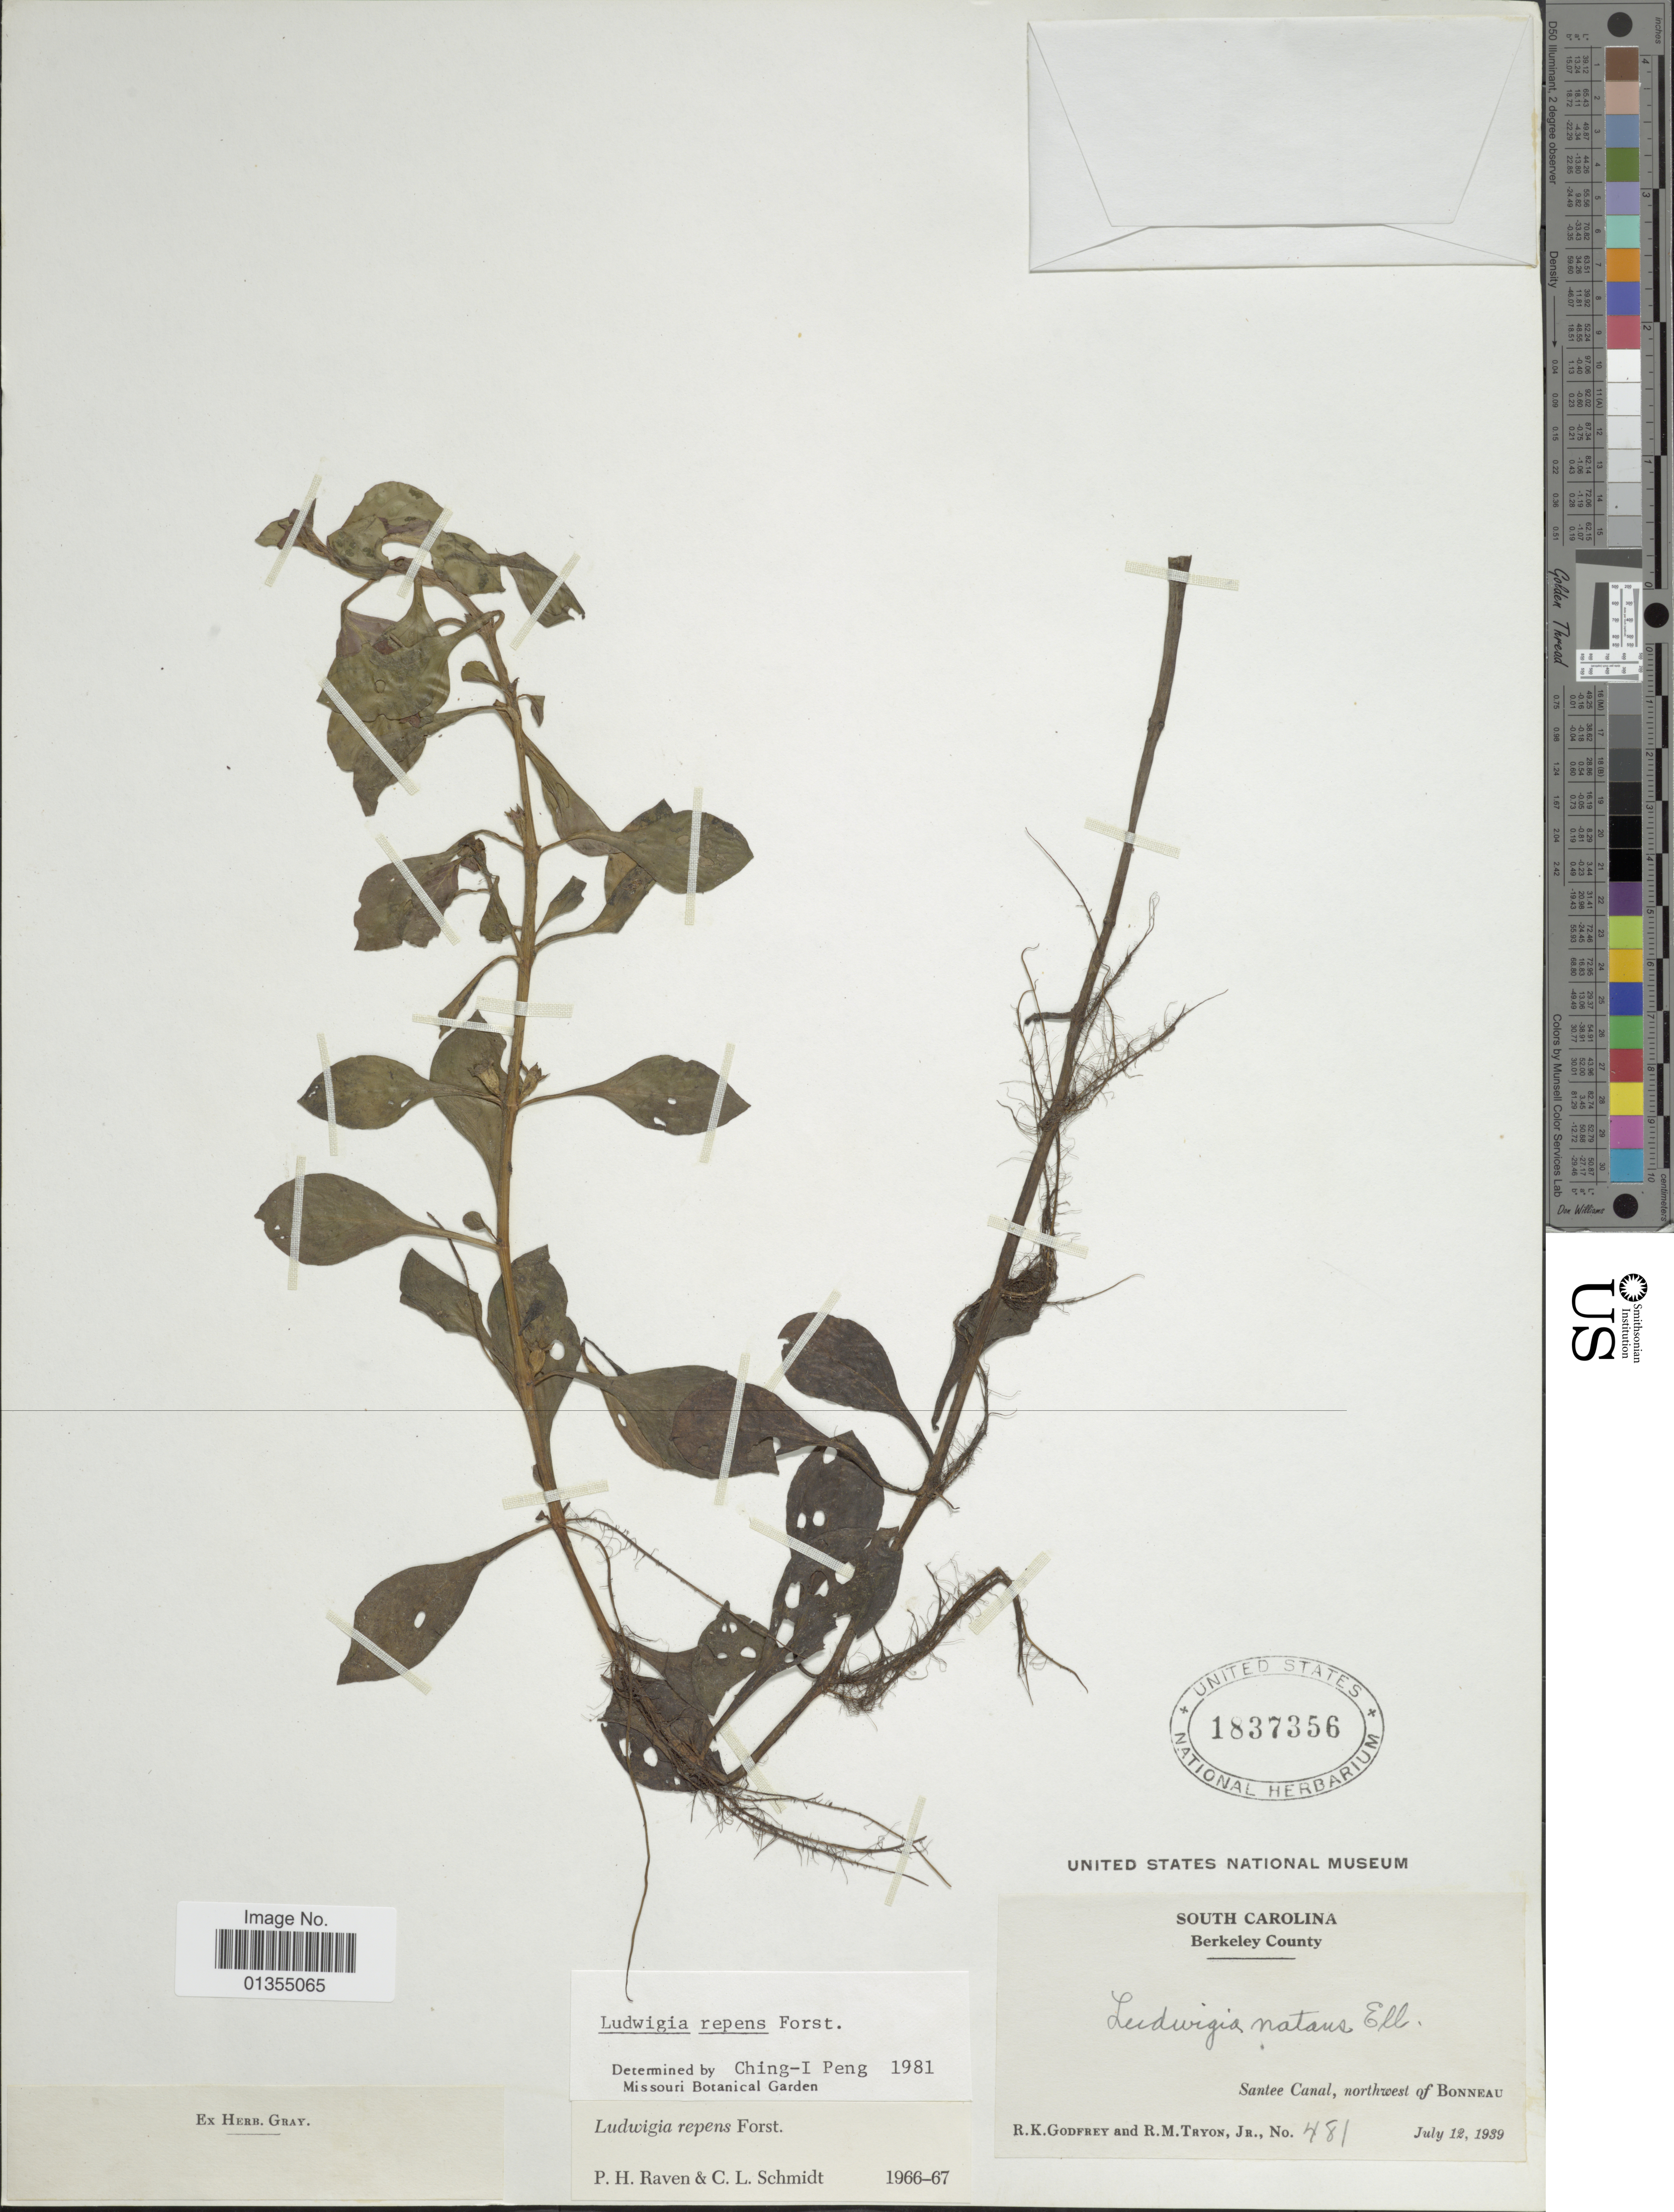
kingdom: Plantae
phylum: Tracheophyta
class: Magnoliopsida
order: Myrtales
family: Onagraceae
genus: Ludwigia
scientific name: Ludwigia repens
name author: J.R. Forst.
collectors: R. K. Godfrey & R. M. Tryon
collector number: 481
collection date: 1939-07-12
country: United States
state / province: South Carolina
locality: Berkeley County, Santee Canal, northwest of Bonneau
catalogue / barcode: US 1837356